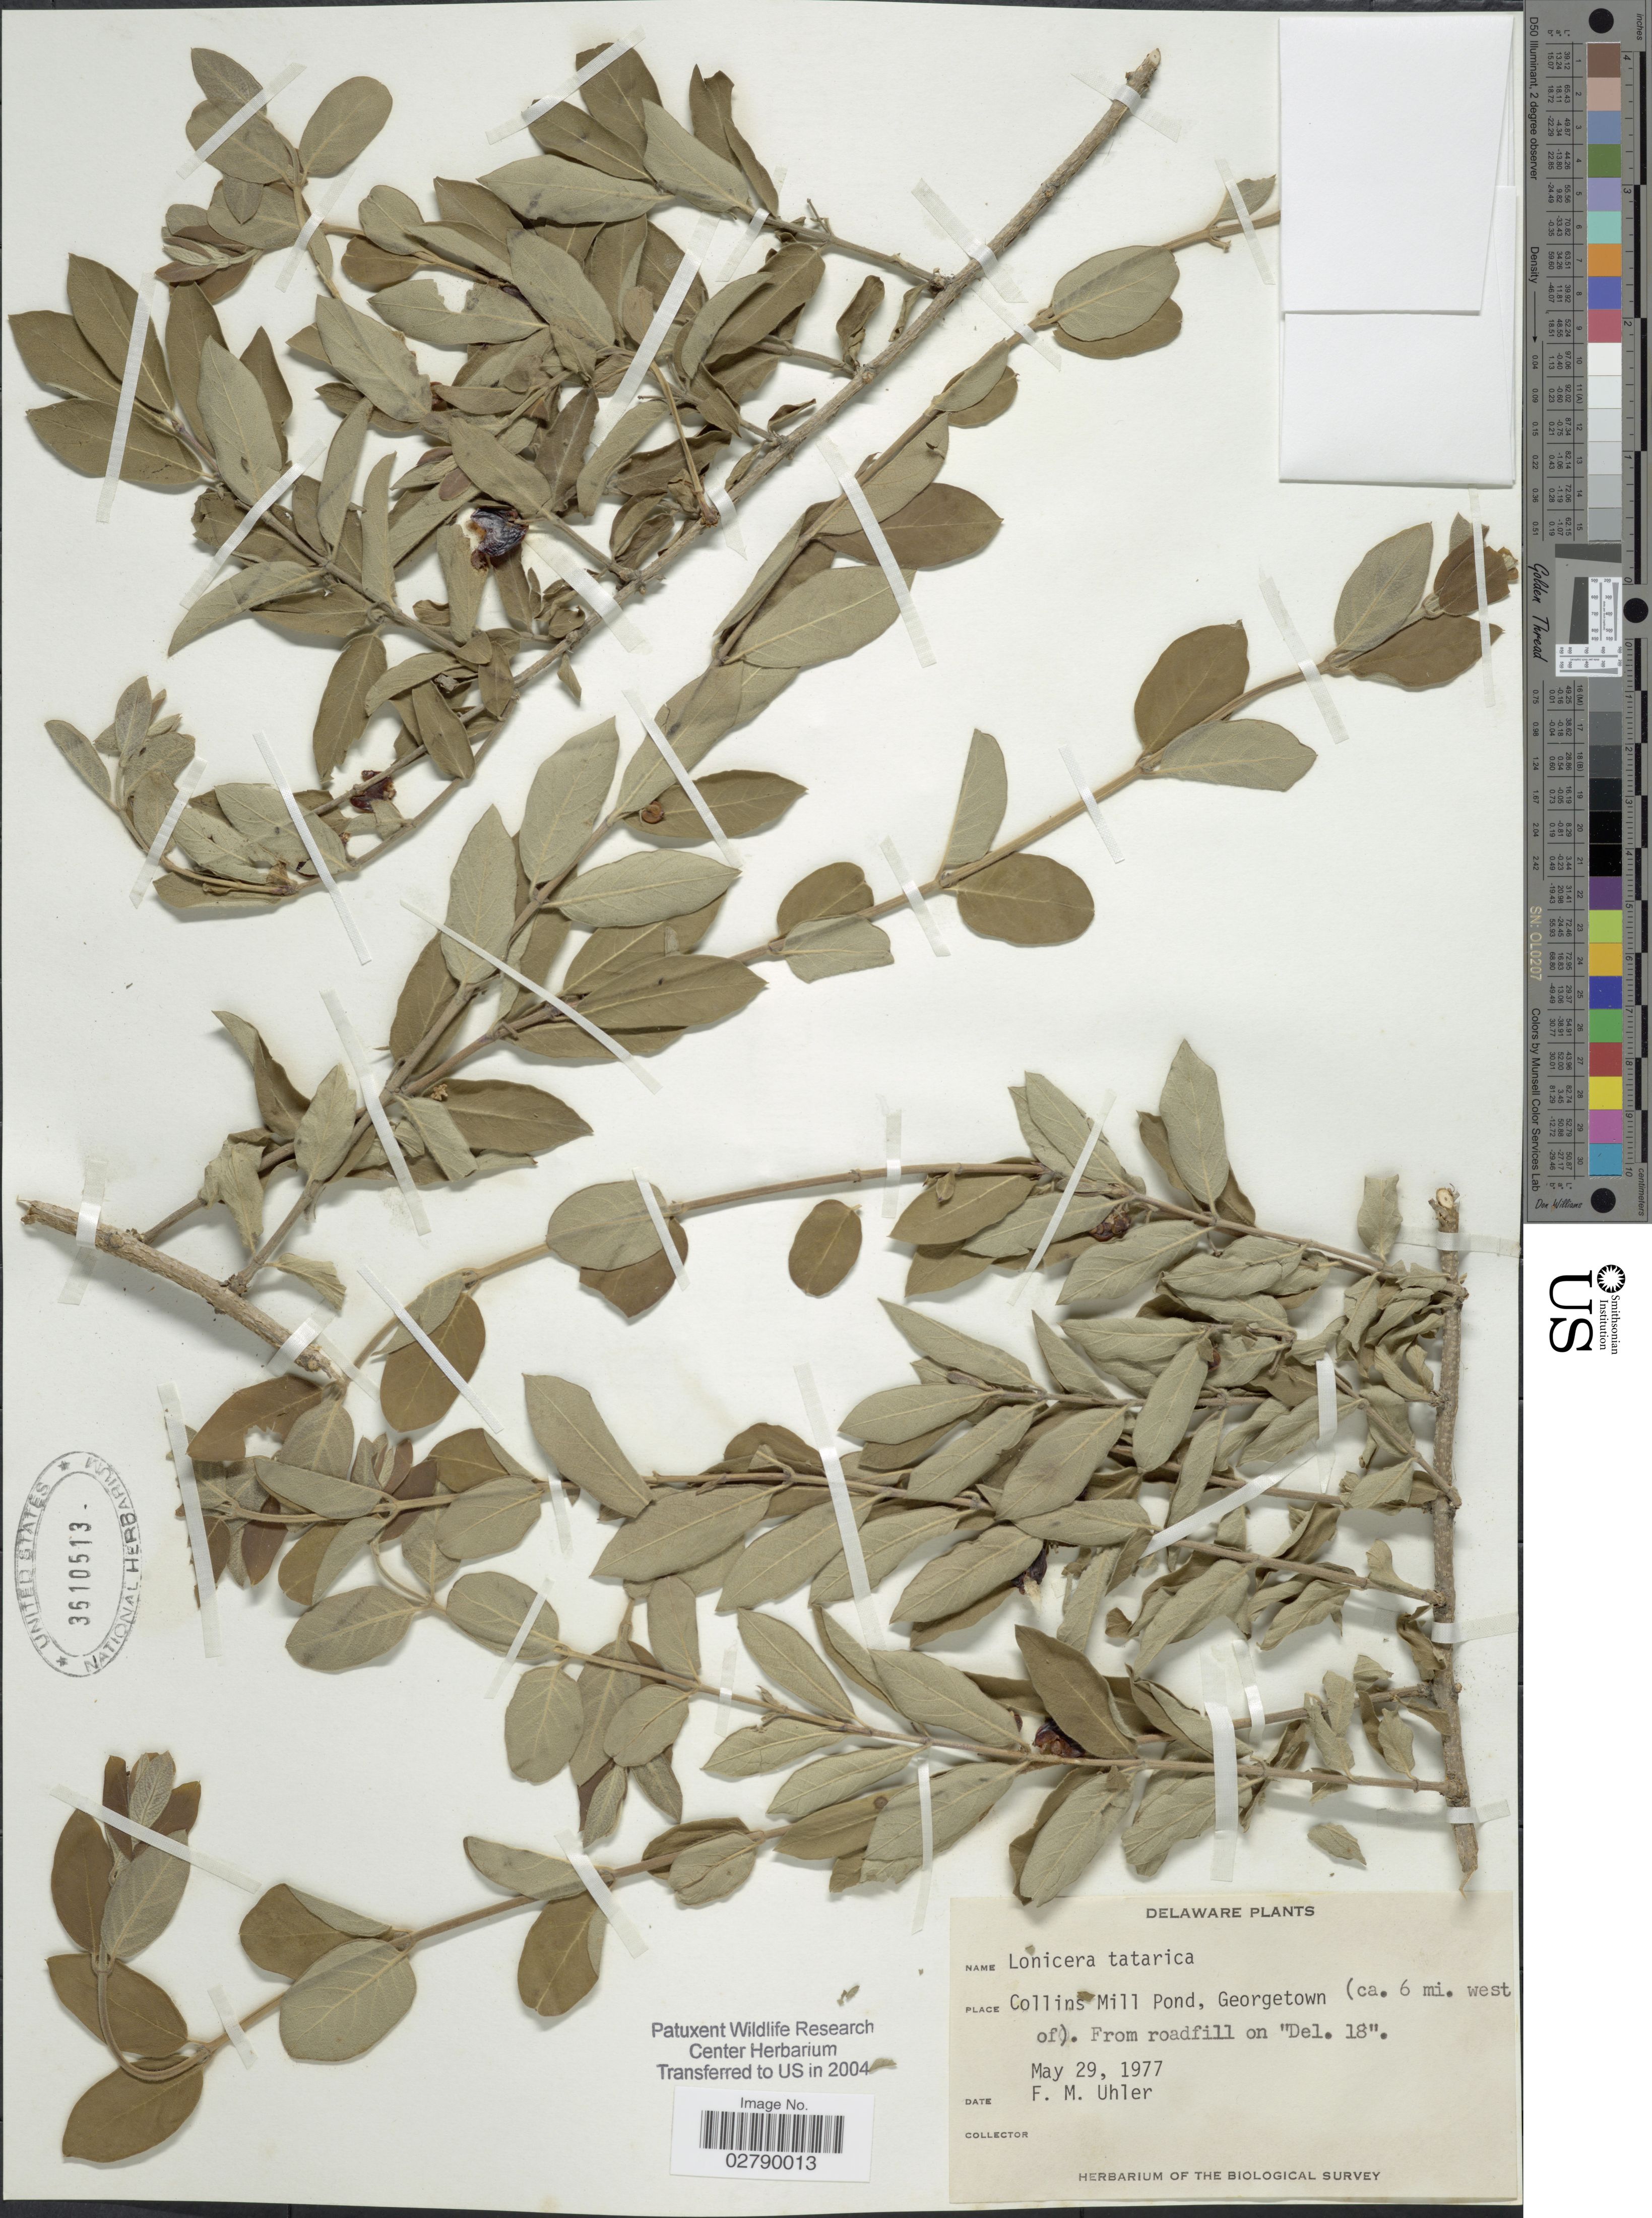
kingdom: Plantae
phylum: Tracheophyta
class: Magnoliopsida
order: Dipsacales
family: Caprifoliaceae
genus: Lonicera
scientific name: Lonicera tatarica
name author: L.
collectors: F. M. Uhler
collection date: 1977-05-29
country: United States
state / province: Delaware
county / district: Sussex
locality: Collins Mill Pond, Georgetown (ca. 6 mi. west of). From roadfill on "Del. 18".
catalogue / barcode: US 3610513